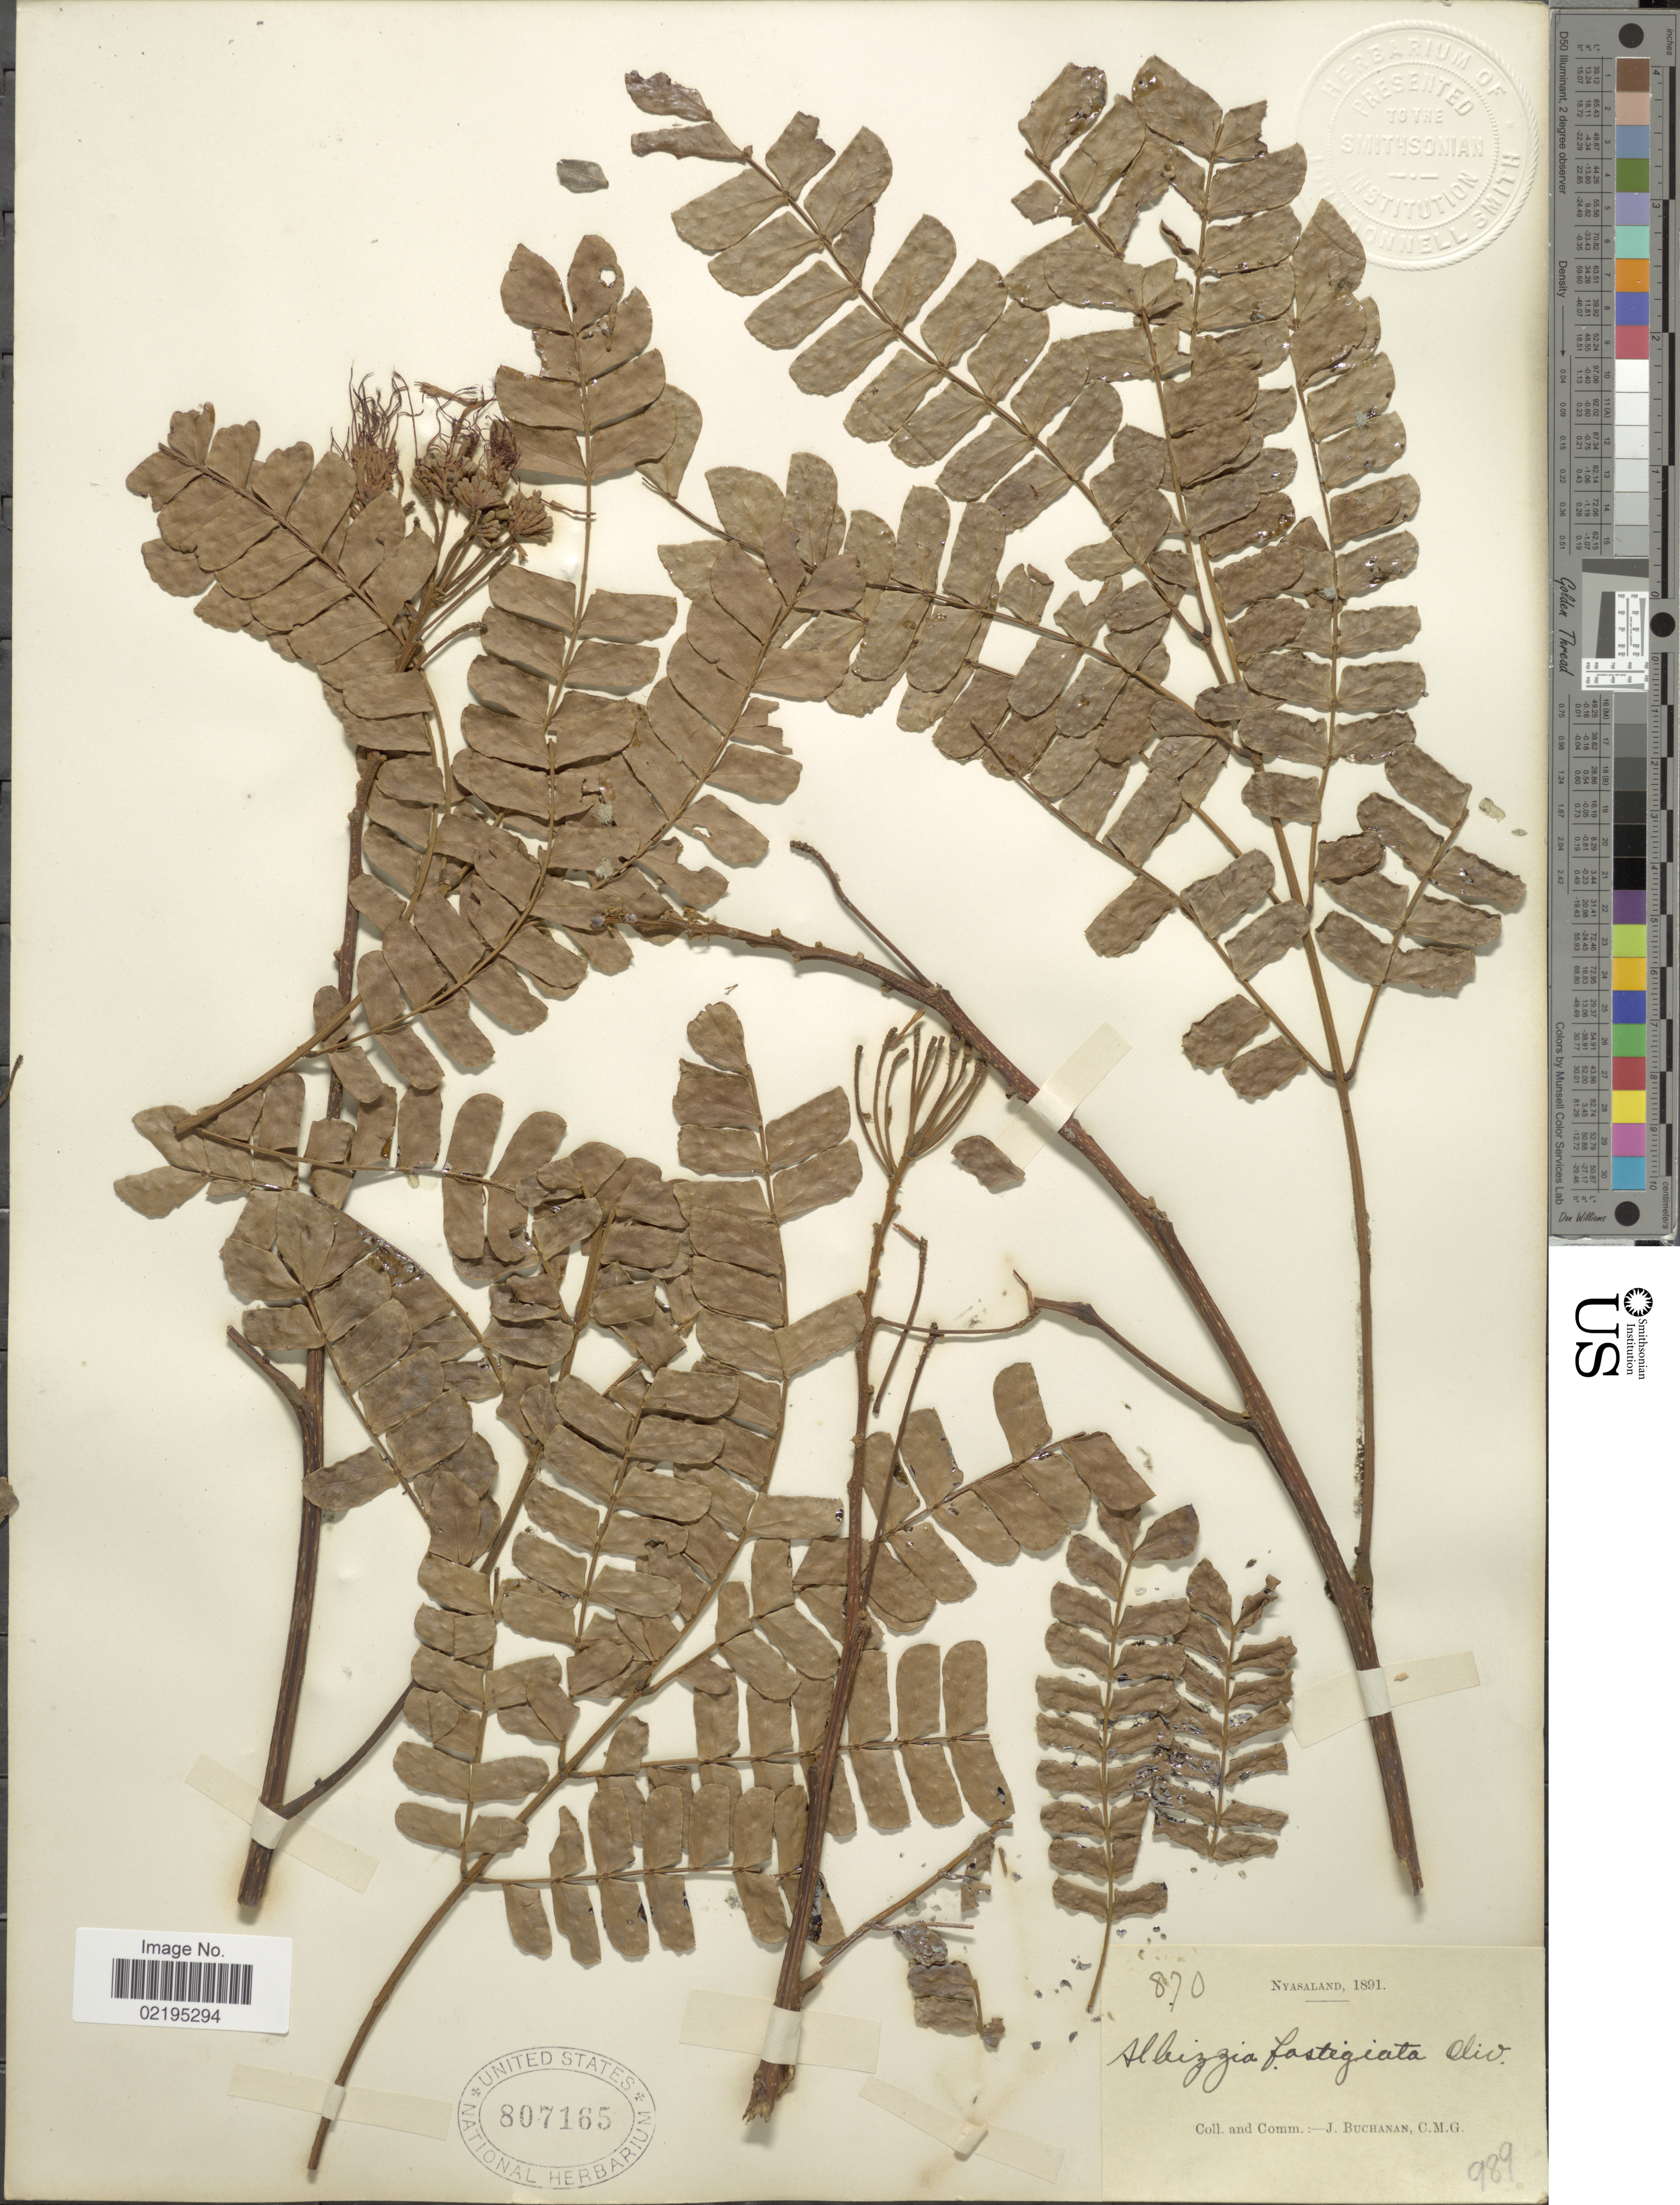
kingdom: Plantae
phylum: Tracheophyta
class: Magnoliopsida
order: Fabales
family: Fabaceae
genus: Albizia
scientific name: Albizia fastigiata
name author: Oliv. & E. Mey.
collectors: J. Buchanan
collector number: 870/989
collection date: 1891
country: Malawi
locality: Nyasaland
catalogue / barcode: US 807165